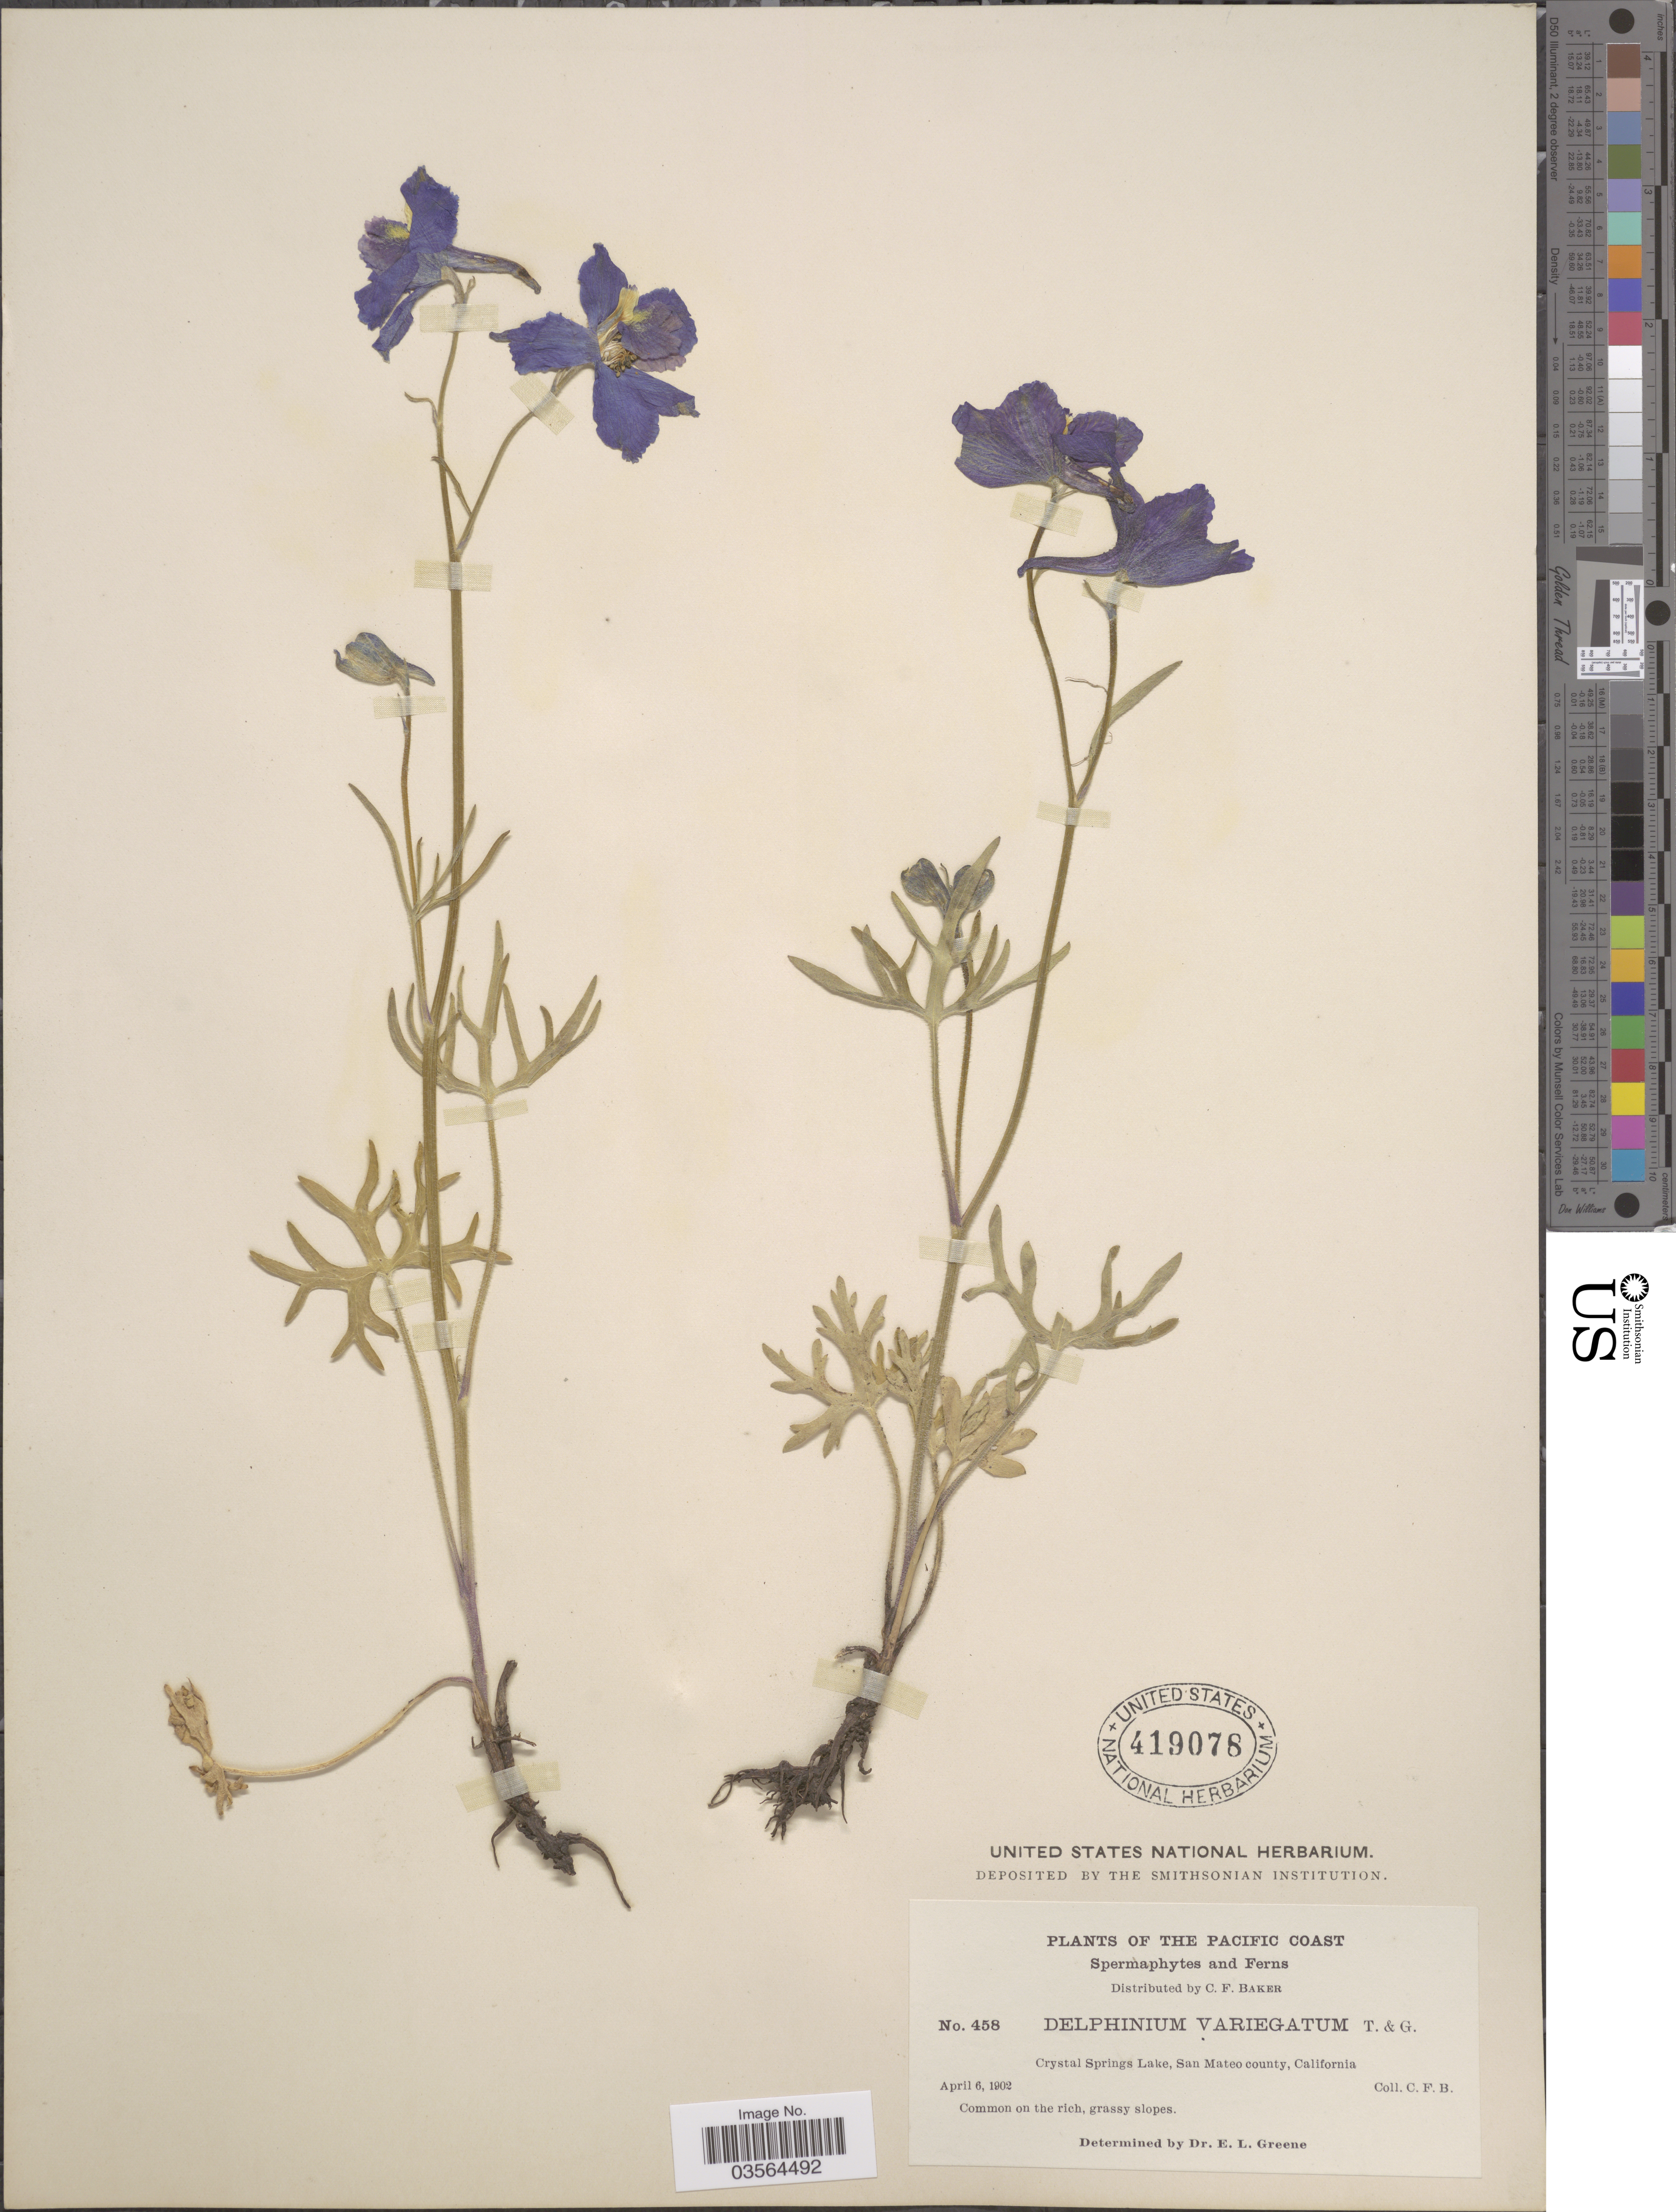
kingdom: Plantae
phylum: Tracheophyta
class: Magnoliopsida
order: Ranunculales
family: Ranunculaceae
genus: Delphinium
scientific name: Delphinium variegatum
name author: Torr. & A. Gray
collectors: C. F. Baker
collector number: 458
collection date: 1902-04-06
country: United States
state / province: California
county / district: San Mateo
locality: The Pacific Coast. Crystal Springs Lake, San Mateo county.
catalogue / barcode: US 419078